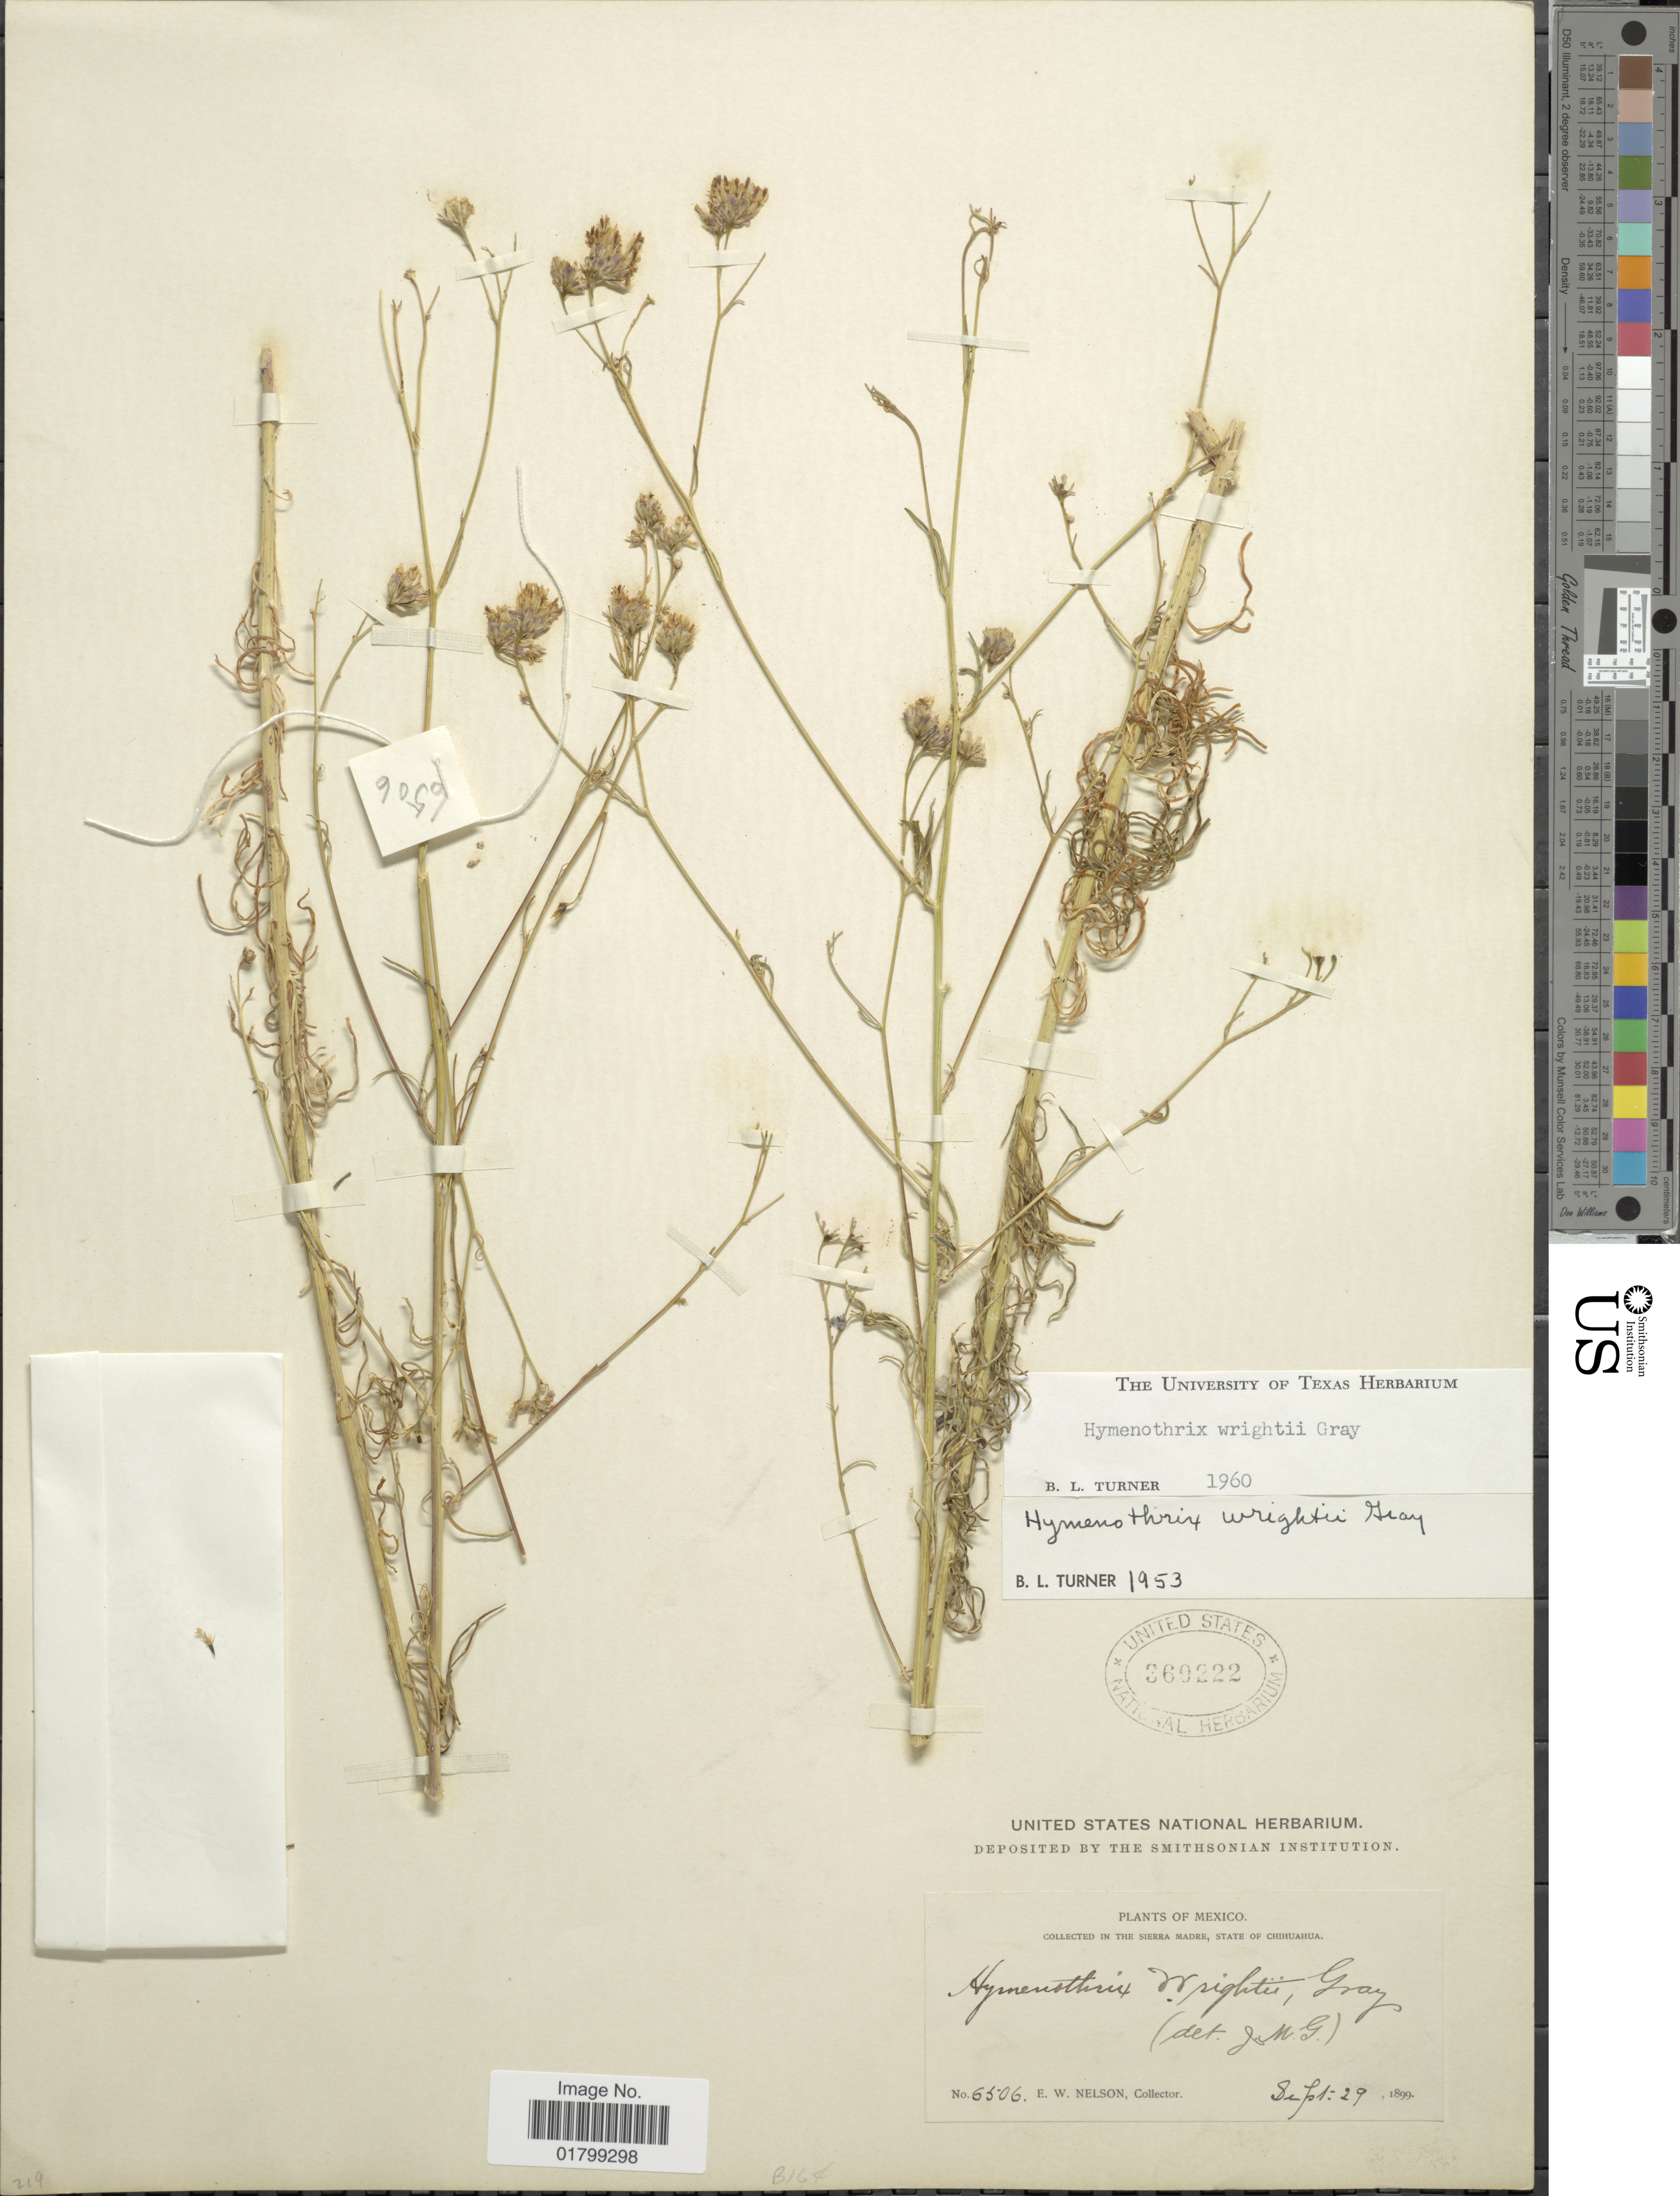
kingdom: Plantae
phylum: Tracheophyta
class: Magnoliopsida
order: Asterales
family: Asteraceae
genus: Hymenothrix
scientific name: Hymenothrix wrightii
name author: A. Gray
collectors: E. W. Nelson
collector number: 6506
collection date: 1899-09-29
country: Mexico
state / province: Chihuahua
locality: Sierra Madre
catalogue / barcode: US 369222